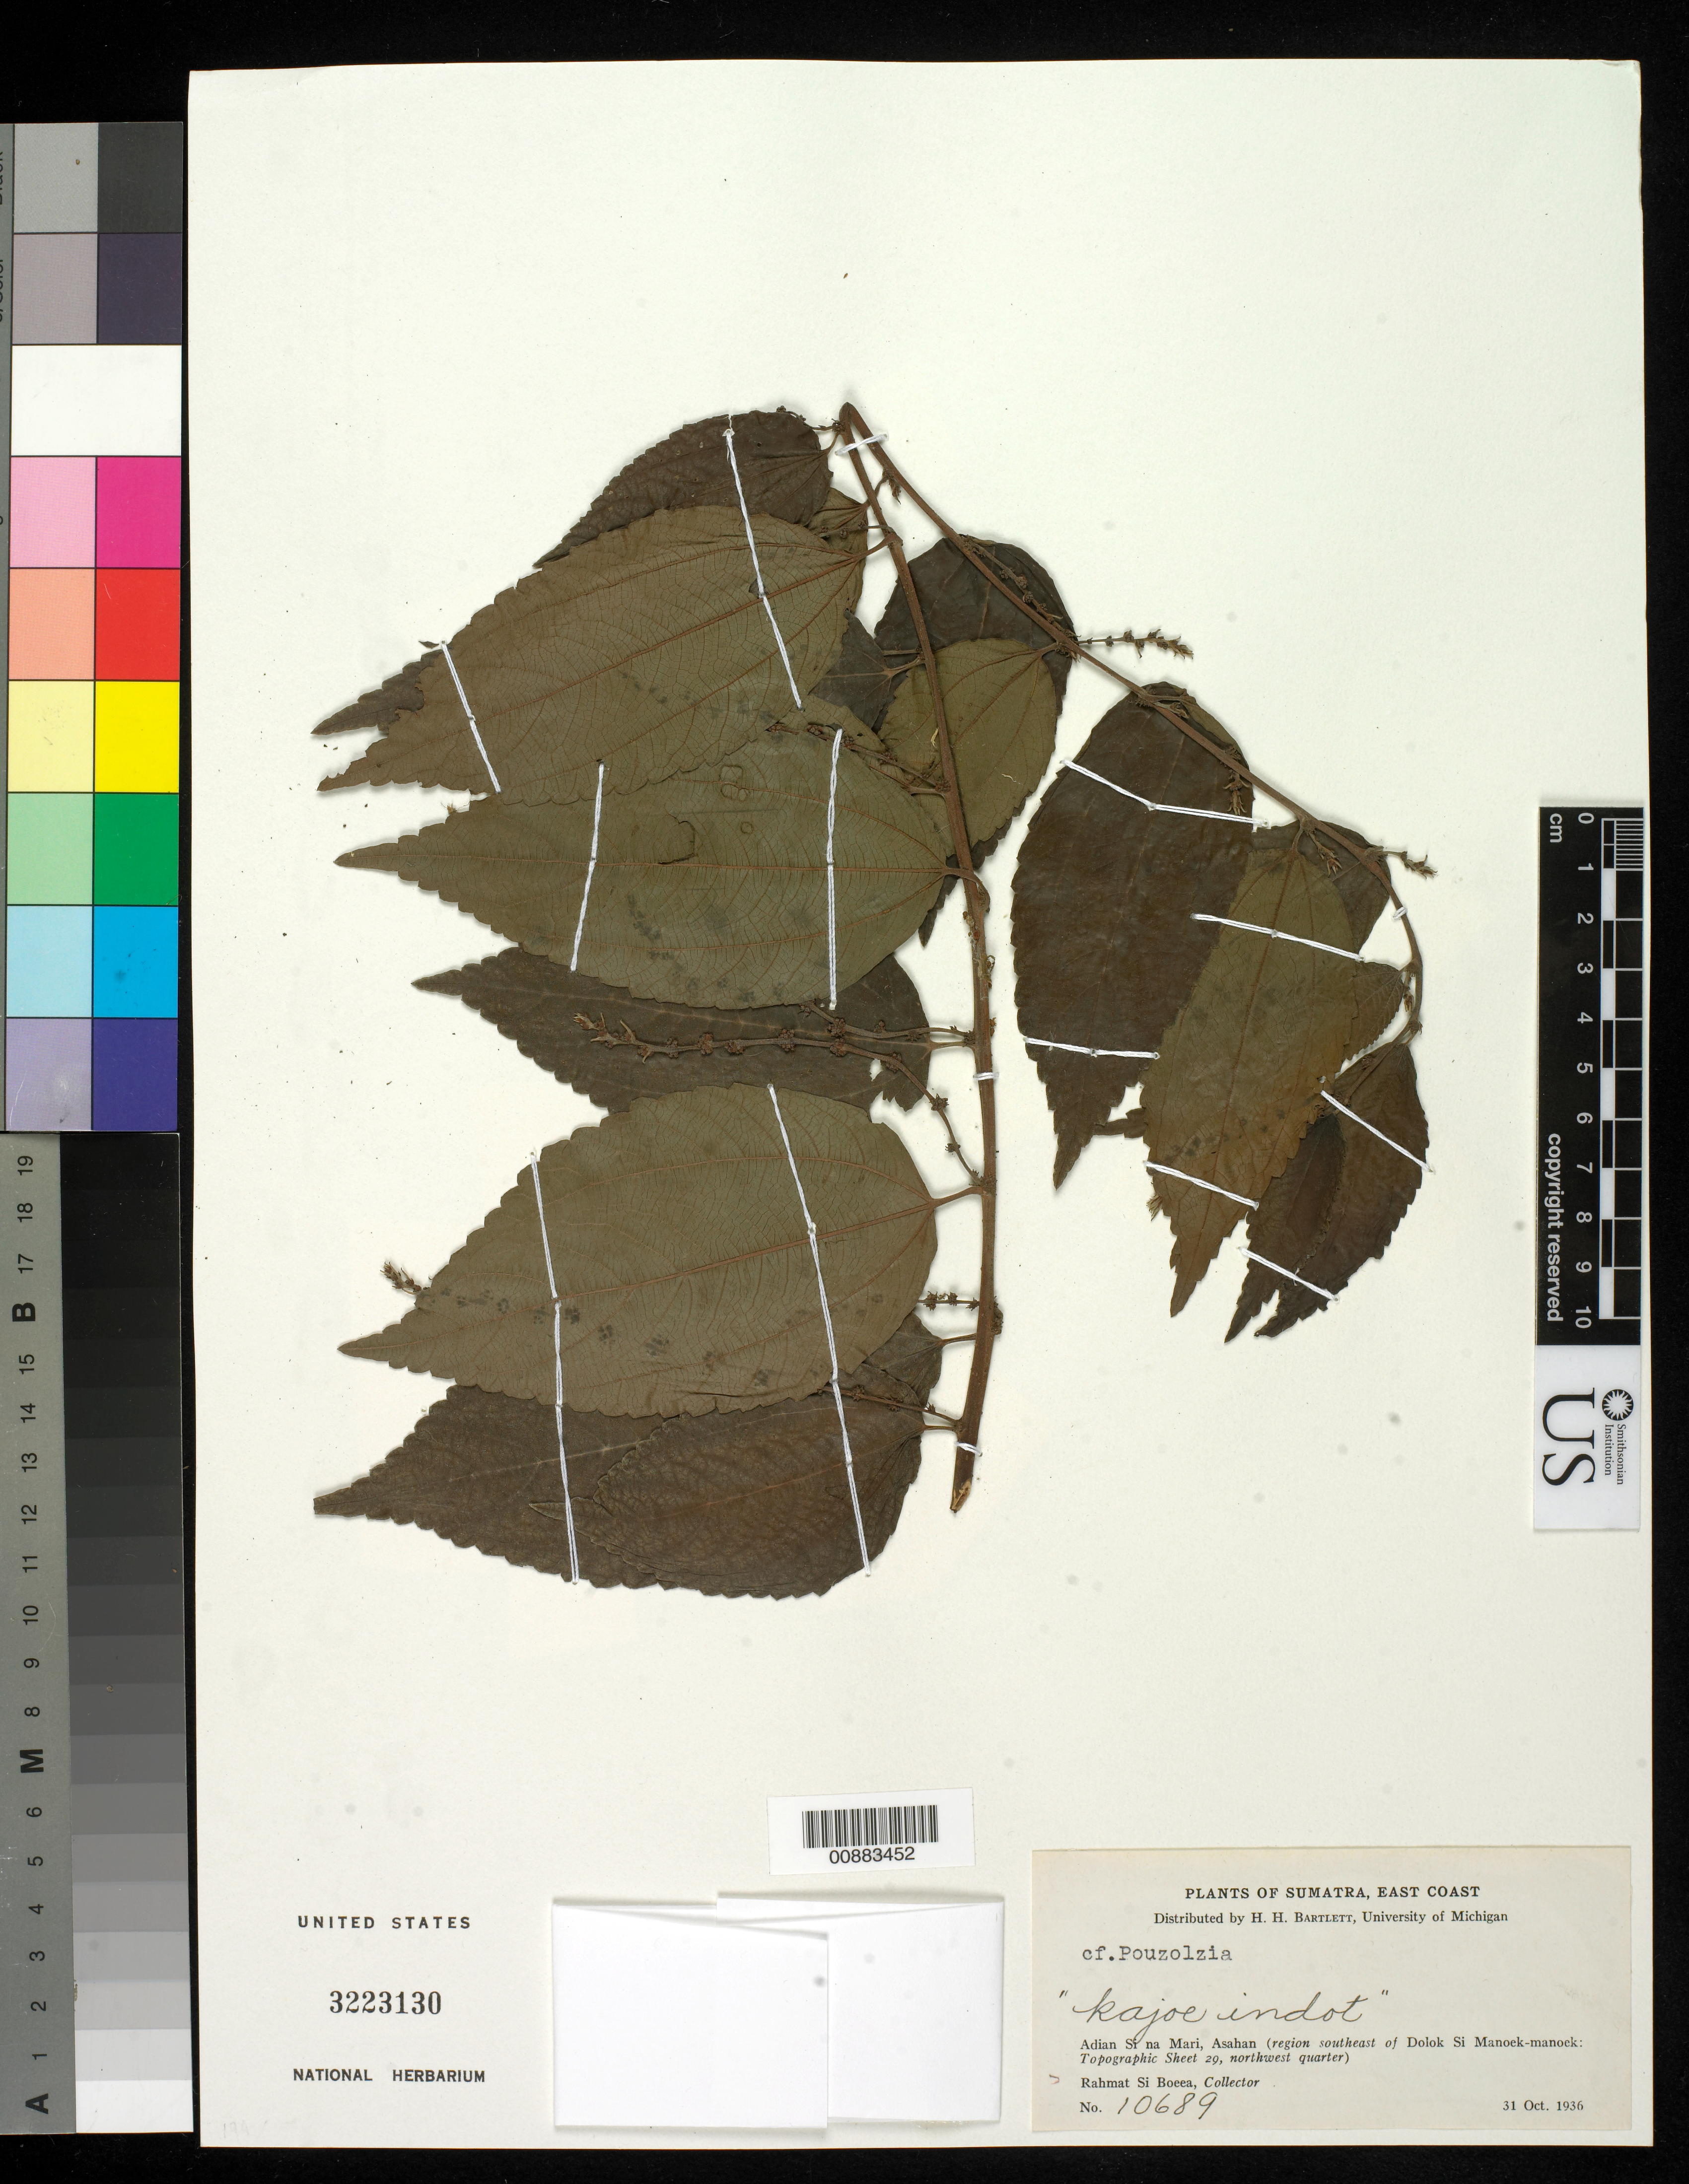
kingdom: Plantae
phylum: Tracheophyta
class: Magnoliopsida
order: Rosales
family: Urticaceae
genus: Pouzolzia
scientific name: Pouzolzia sp.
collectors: Rahmat Si Boeea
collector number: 10689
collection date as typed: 31 Oct 1936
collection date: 1936-10-31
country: Indonesia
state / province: Sumatra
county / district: Aceh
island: Sumatra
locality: Adian Si na Mari, Asahan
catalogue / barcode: US 3223130